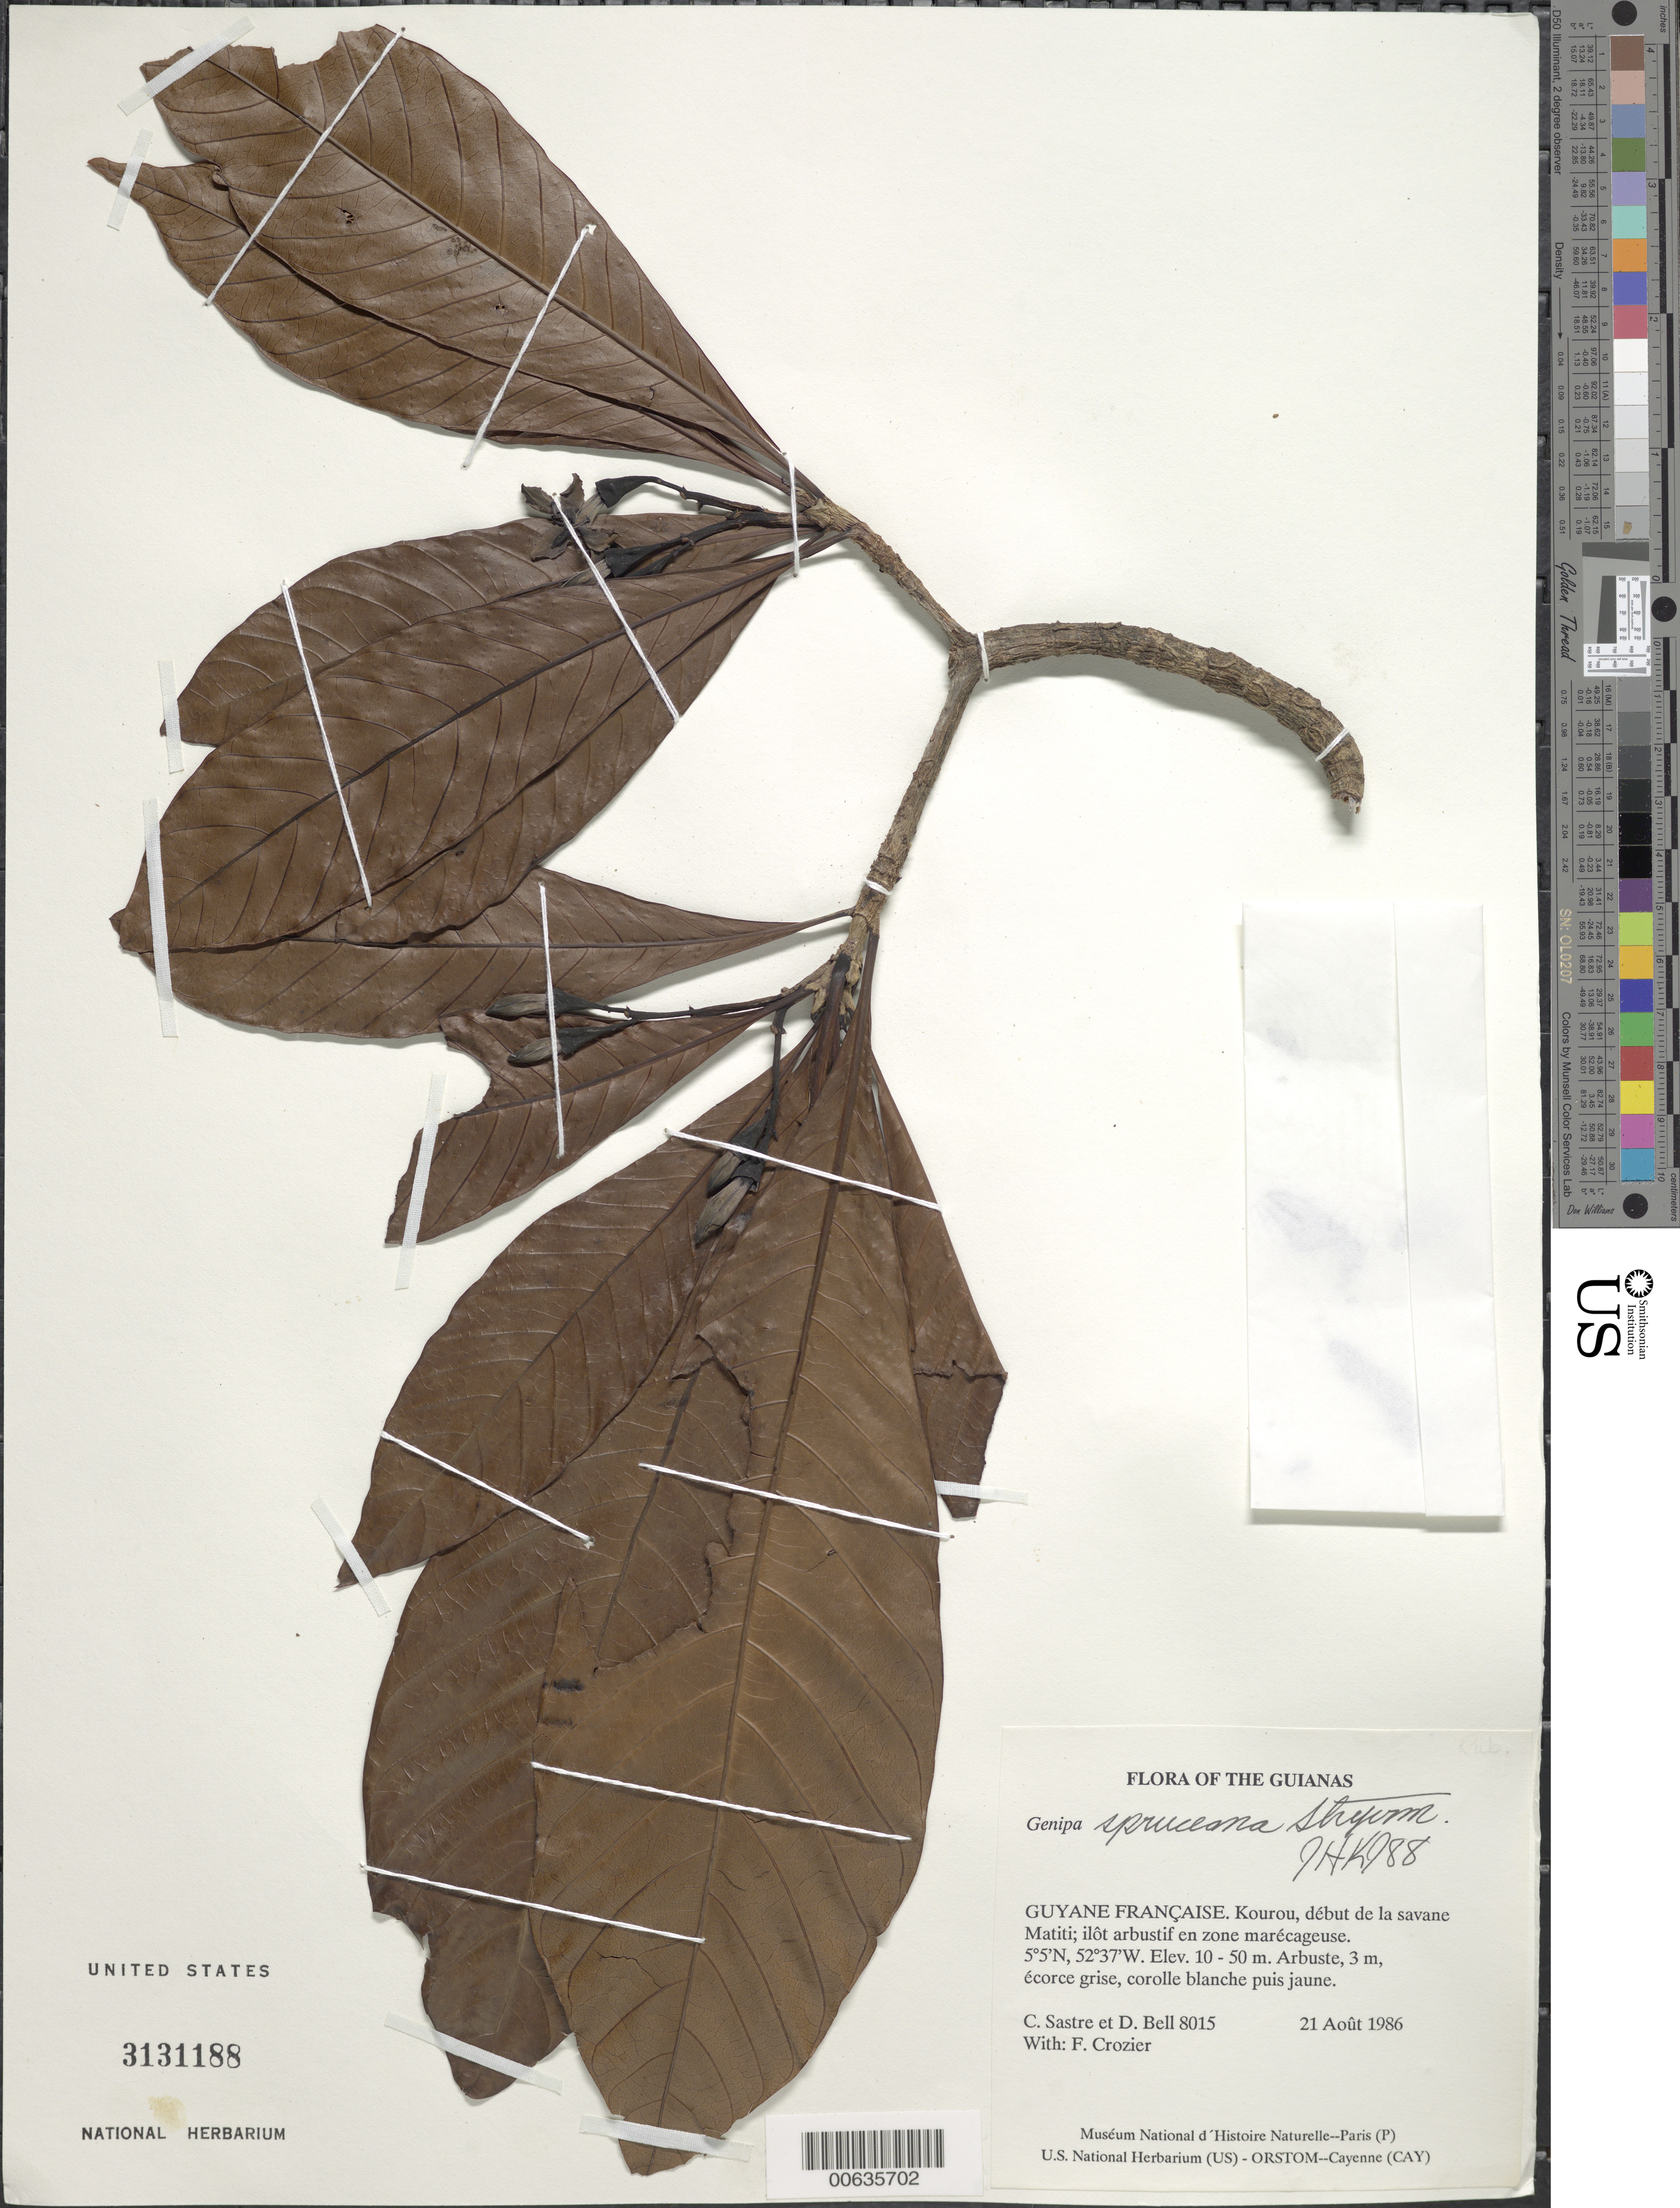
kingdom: Plantae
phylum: Tracheophyta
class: Magnoliopsida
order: Gentianales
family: Rubiaceae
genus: Genipa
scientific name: Genipa spruceana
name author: Steyerm.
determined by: Kirkbride, J. H.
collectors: C. H. L. Sastre, D. A. Bell & F. Crozier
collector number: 8015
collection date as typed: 21 August 1986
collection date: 1986-08-21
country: French Guiana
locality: Kourou, début de la savane Matiti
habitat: ilôt arbustif en zone marécageuse (tree island in a marshy area)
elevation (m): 10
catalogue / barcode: US 3131188